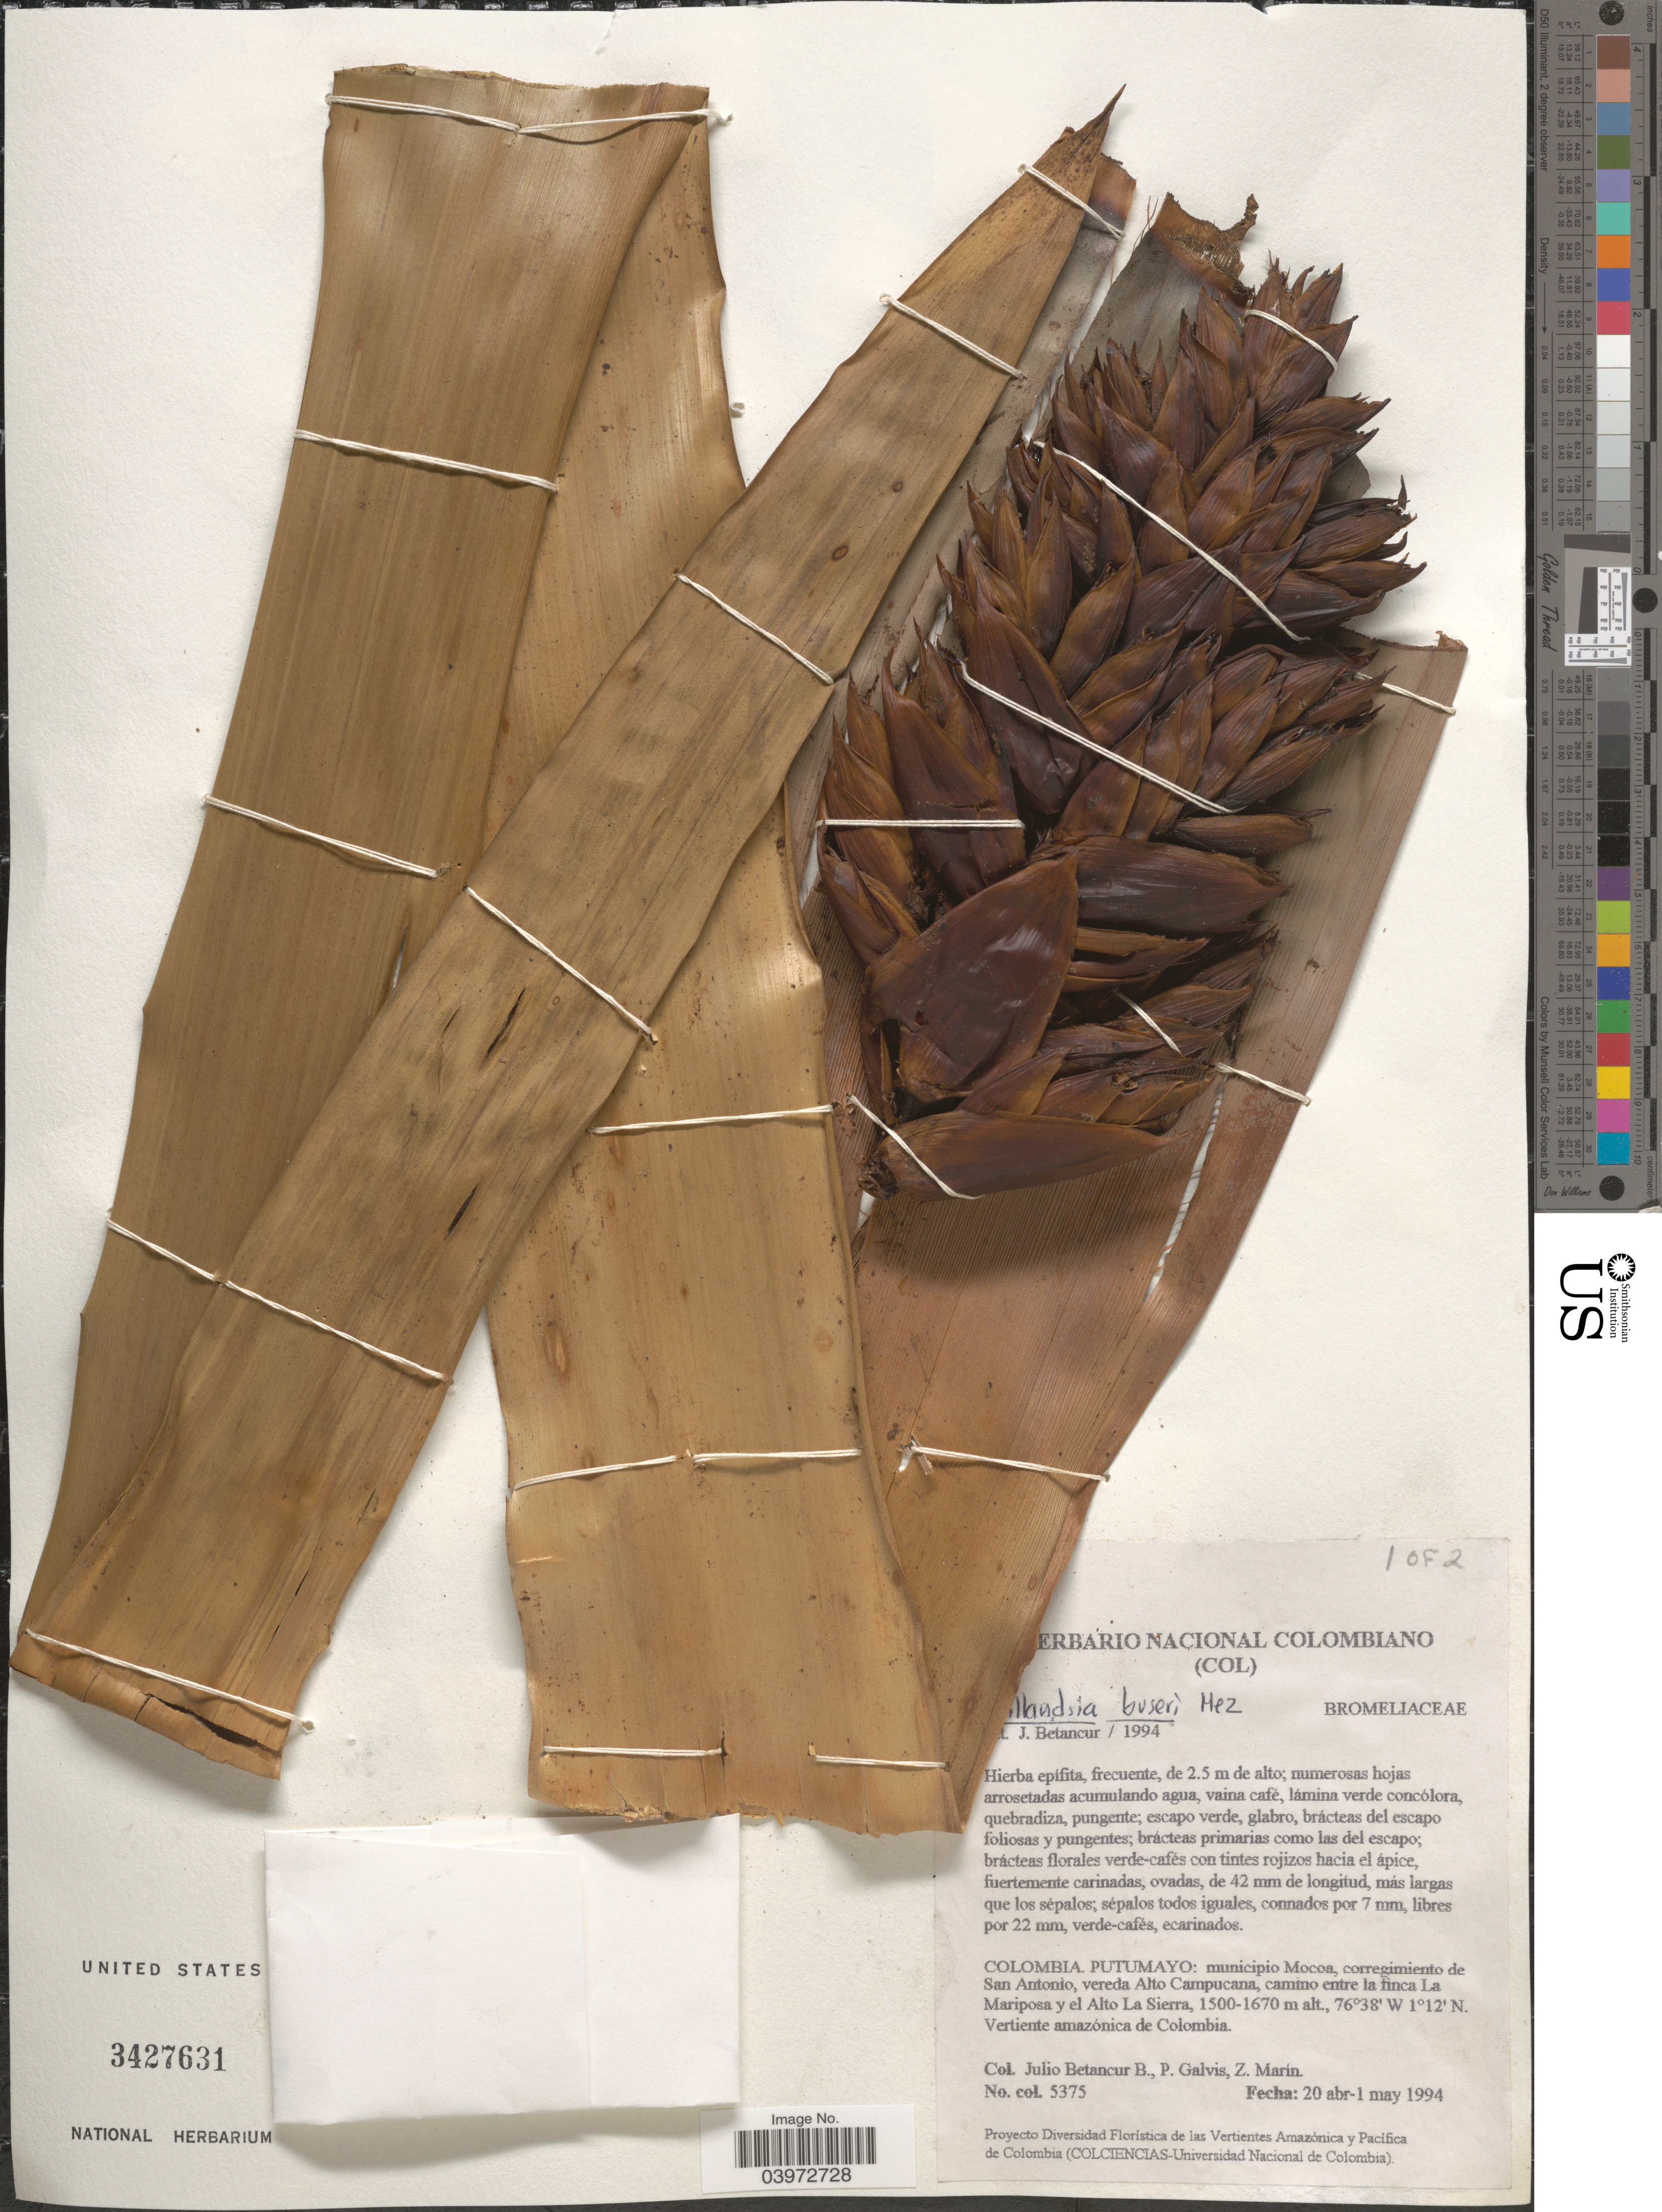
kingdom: Plantae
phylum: Tracheophyta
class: Liliopsida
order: Poales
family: Bromeliaceae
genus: Tillandsia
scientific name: Tillandsia buseri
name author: Mez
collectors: J. Betancur-B., P. Galvis & Z. Marin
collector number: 5375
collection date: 1994-04-20/1994-05-01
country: Colombia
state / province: Putumayo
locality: Municipio Mocoa, corregimiento de San Antonio, vereda Alto Campucana, camino entre la finca La Mariposa y el Alto La Sierra. Vertiente amazónica de Columbia.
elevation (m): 1500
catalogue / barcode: US 3427631